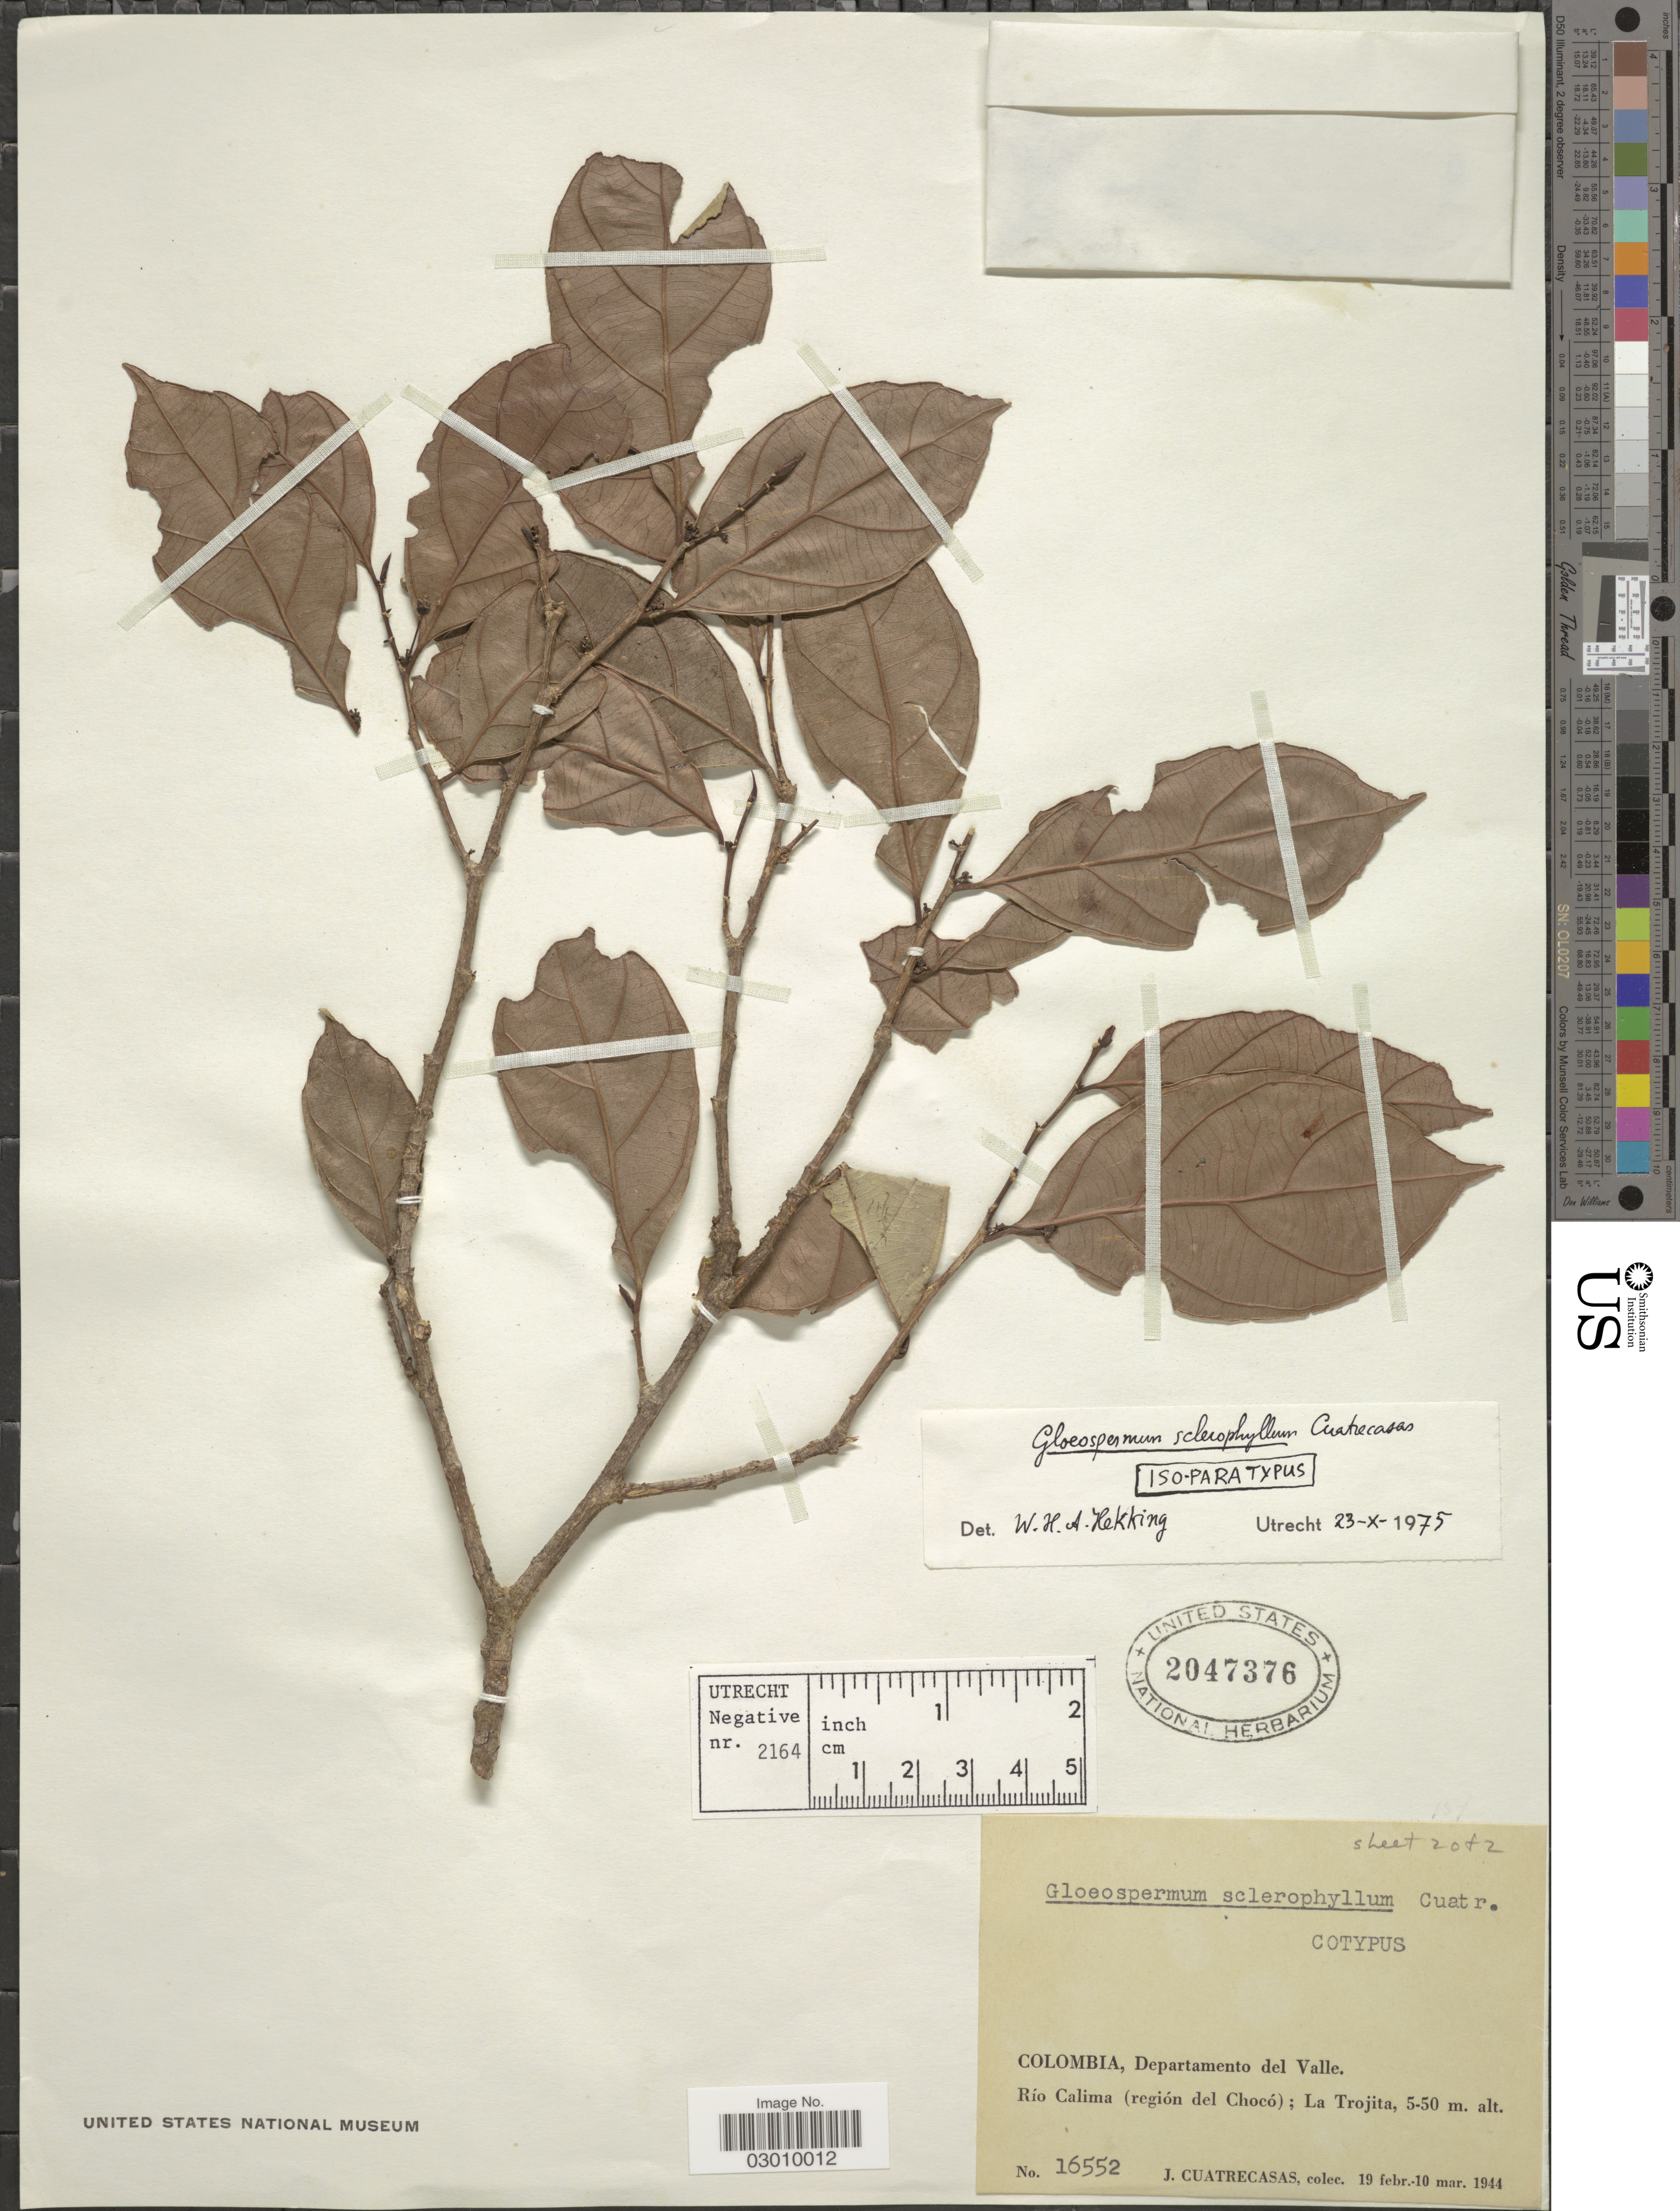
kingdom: Plantae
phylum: Tracheophyta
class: Magnoliopsida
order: Malpighiales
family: Violaceae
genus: Gloeospermum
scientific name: Gloeospermum sclerophyllum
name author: Cuatrec.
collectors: J. Cuatrecasas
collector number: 16552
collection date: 1944-02-19/1944-03-10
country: Colombia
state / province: Valle del Cauca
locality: Departamento del Valle, Río Calima (región del Chocó); La Trojita.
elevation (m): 5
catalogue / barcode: US 2047376